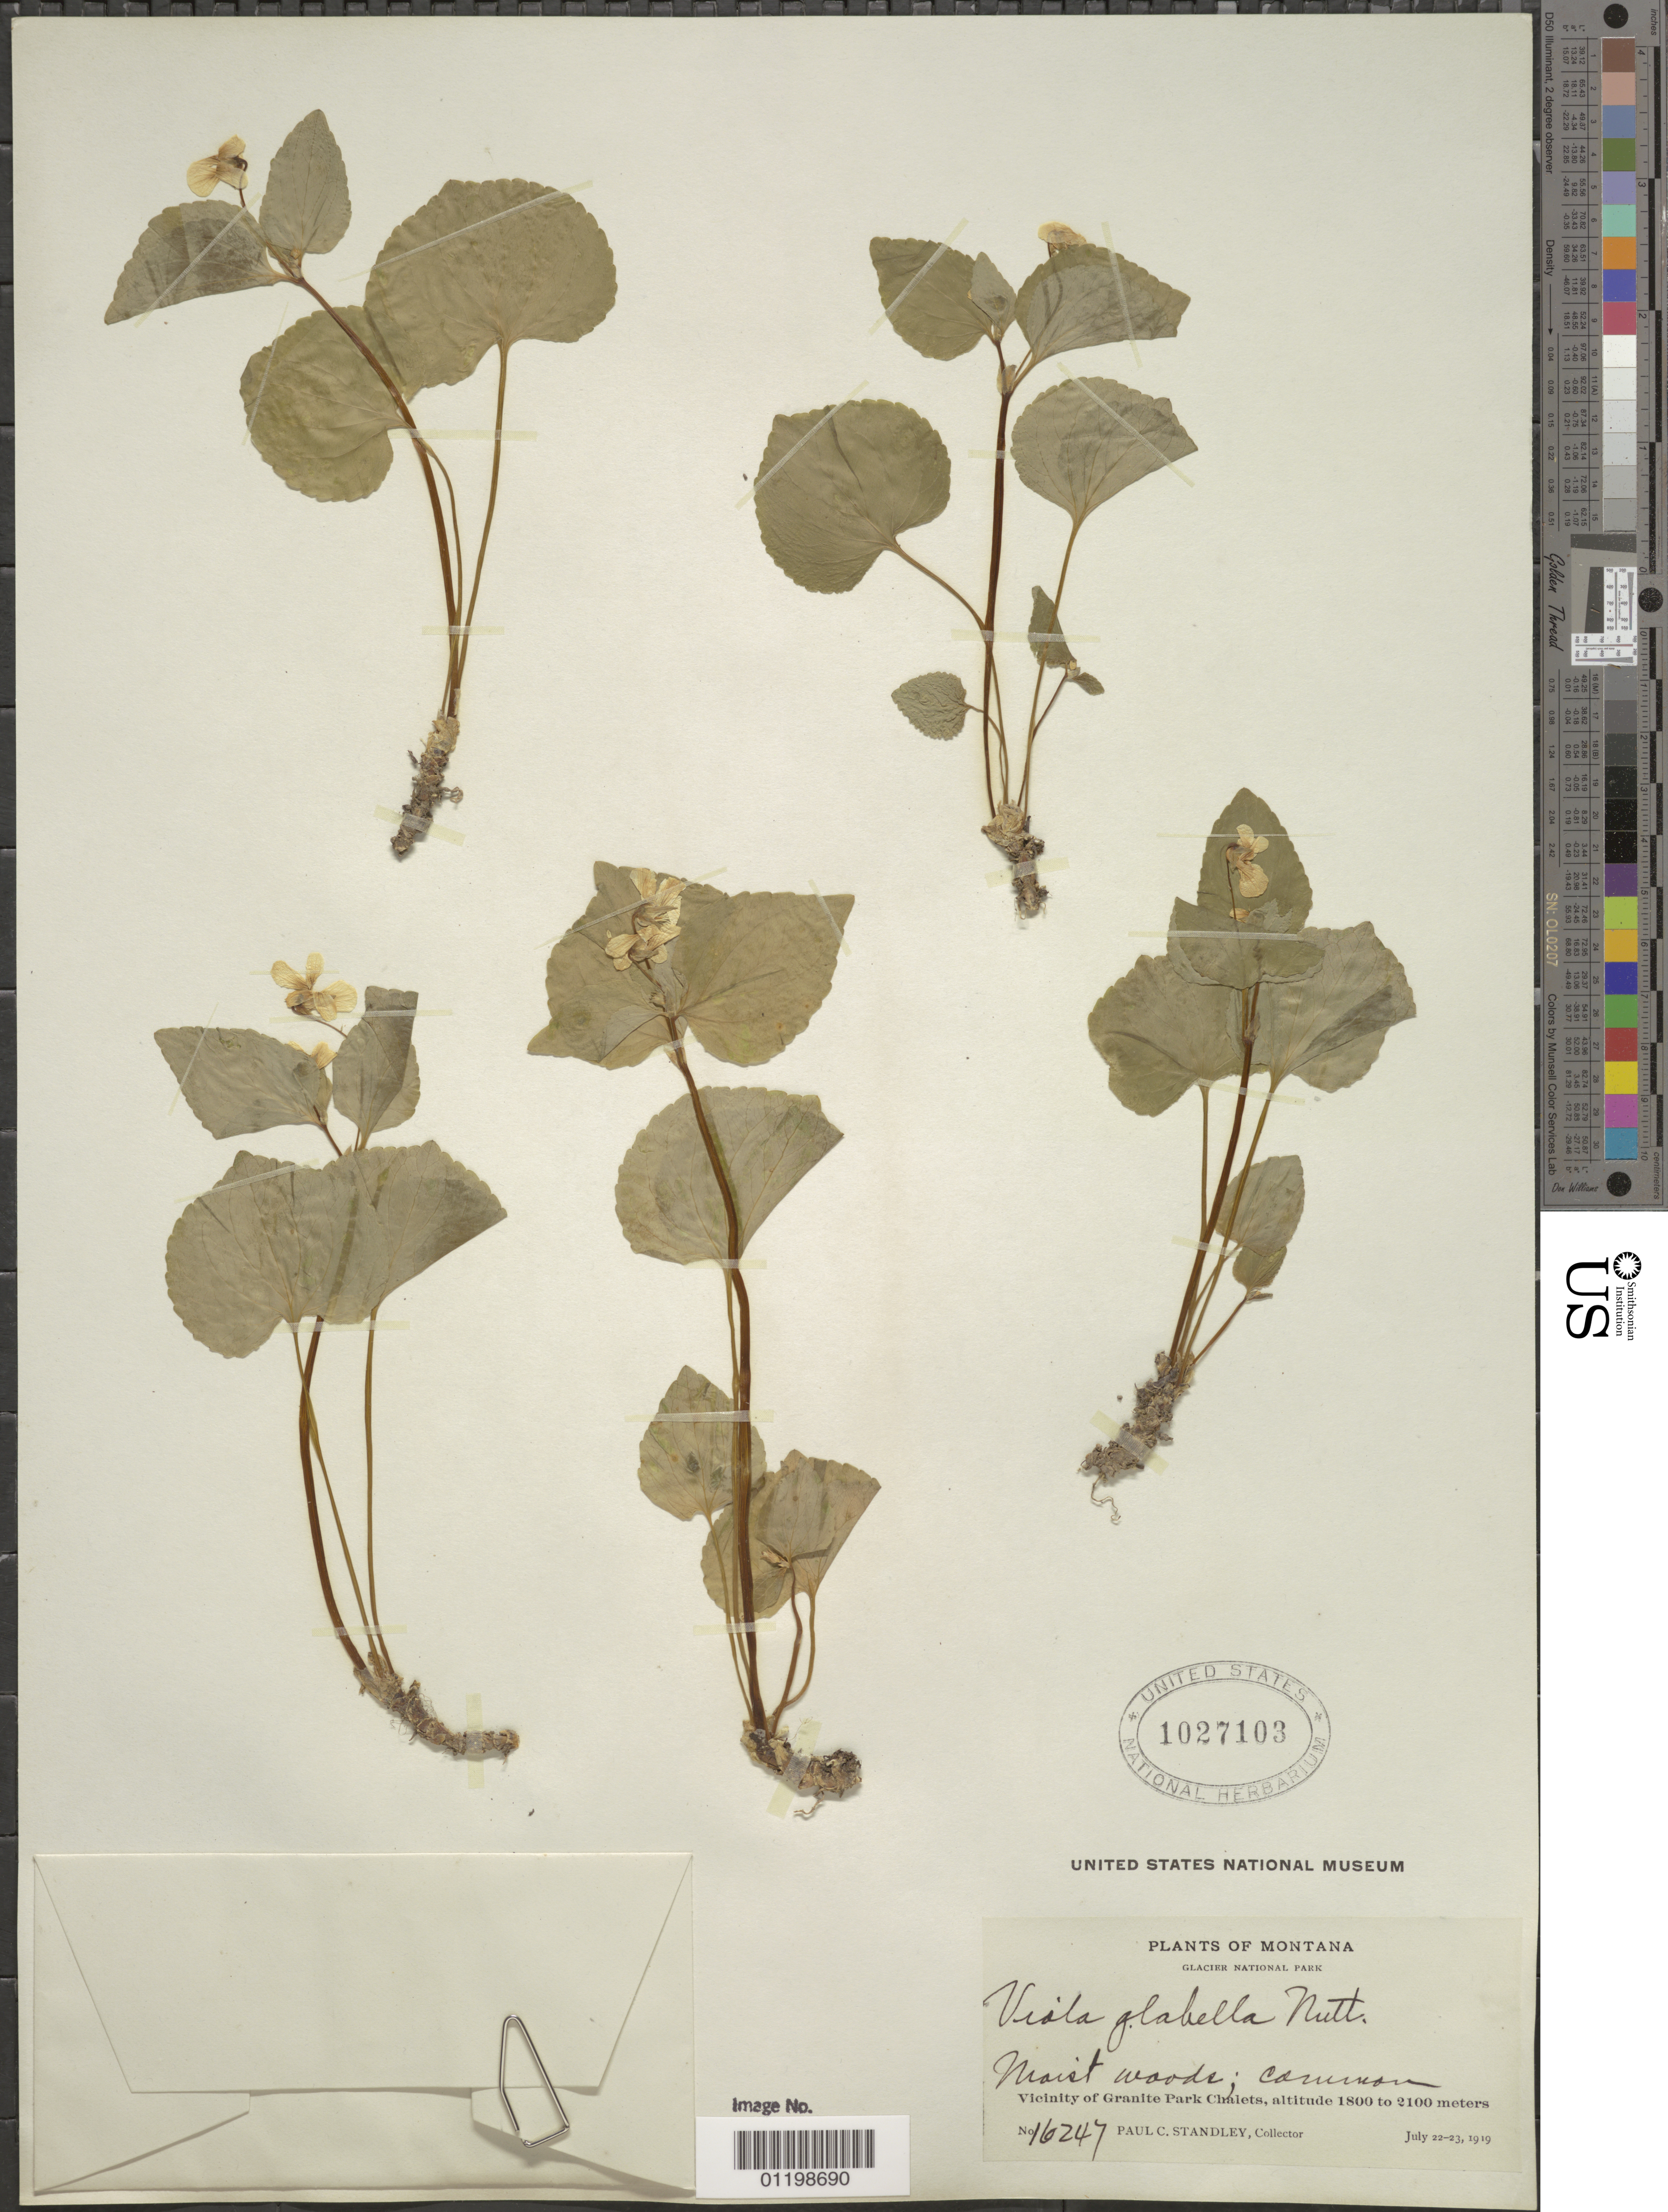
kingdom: Plantae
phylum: Tracheophyta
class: Magnoliopsida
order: Malpighiales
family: Violaceae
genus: Viola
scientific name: Viola glabella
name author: Nutt.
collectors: P. C. Standley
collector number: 16247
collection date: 1919-07-22,1919-07-23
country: United States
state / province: Montana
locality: Vicinity of Granite Park Chalets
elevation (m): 1800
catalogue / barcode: US 1027103